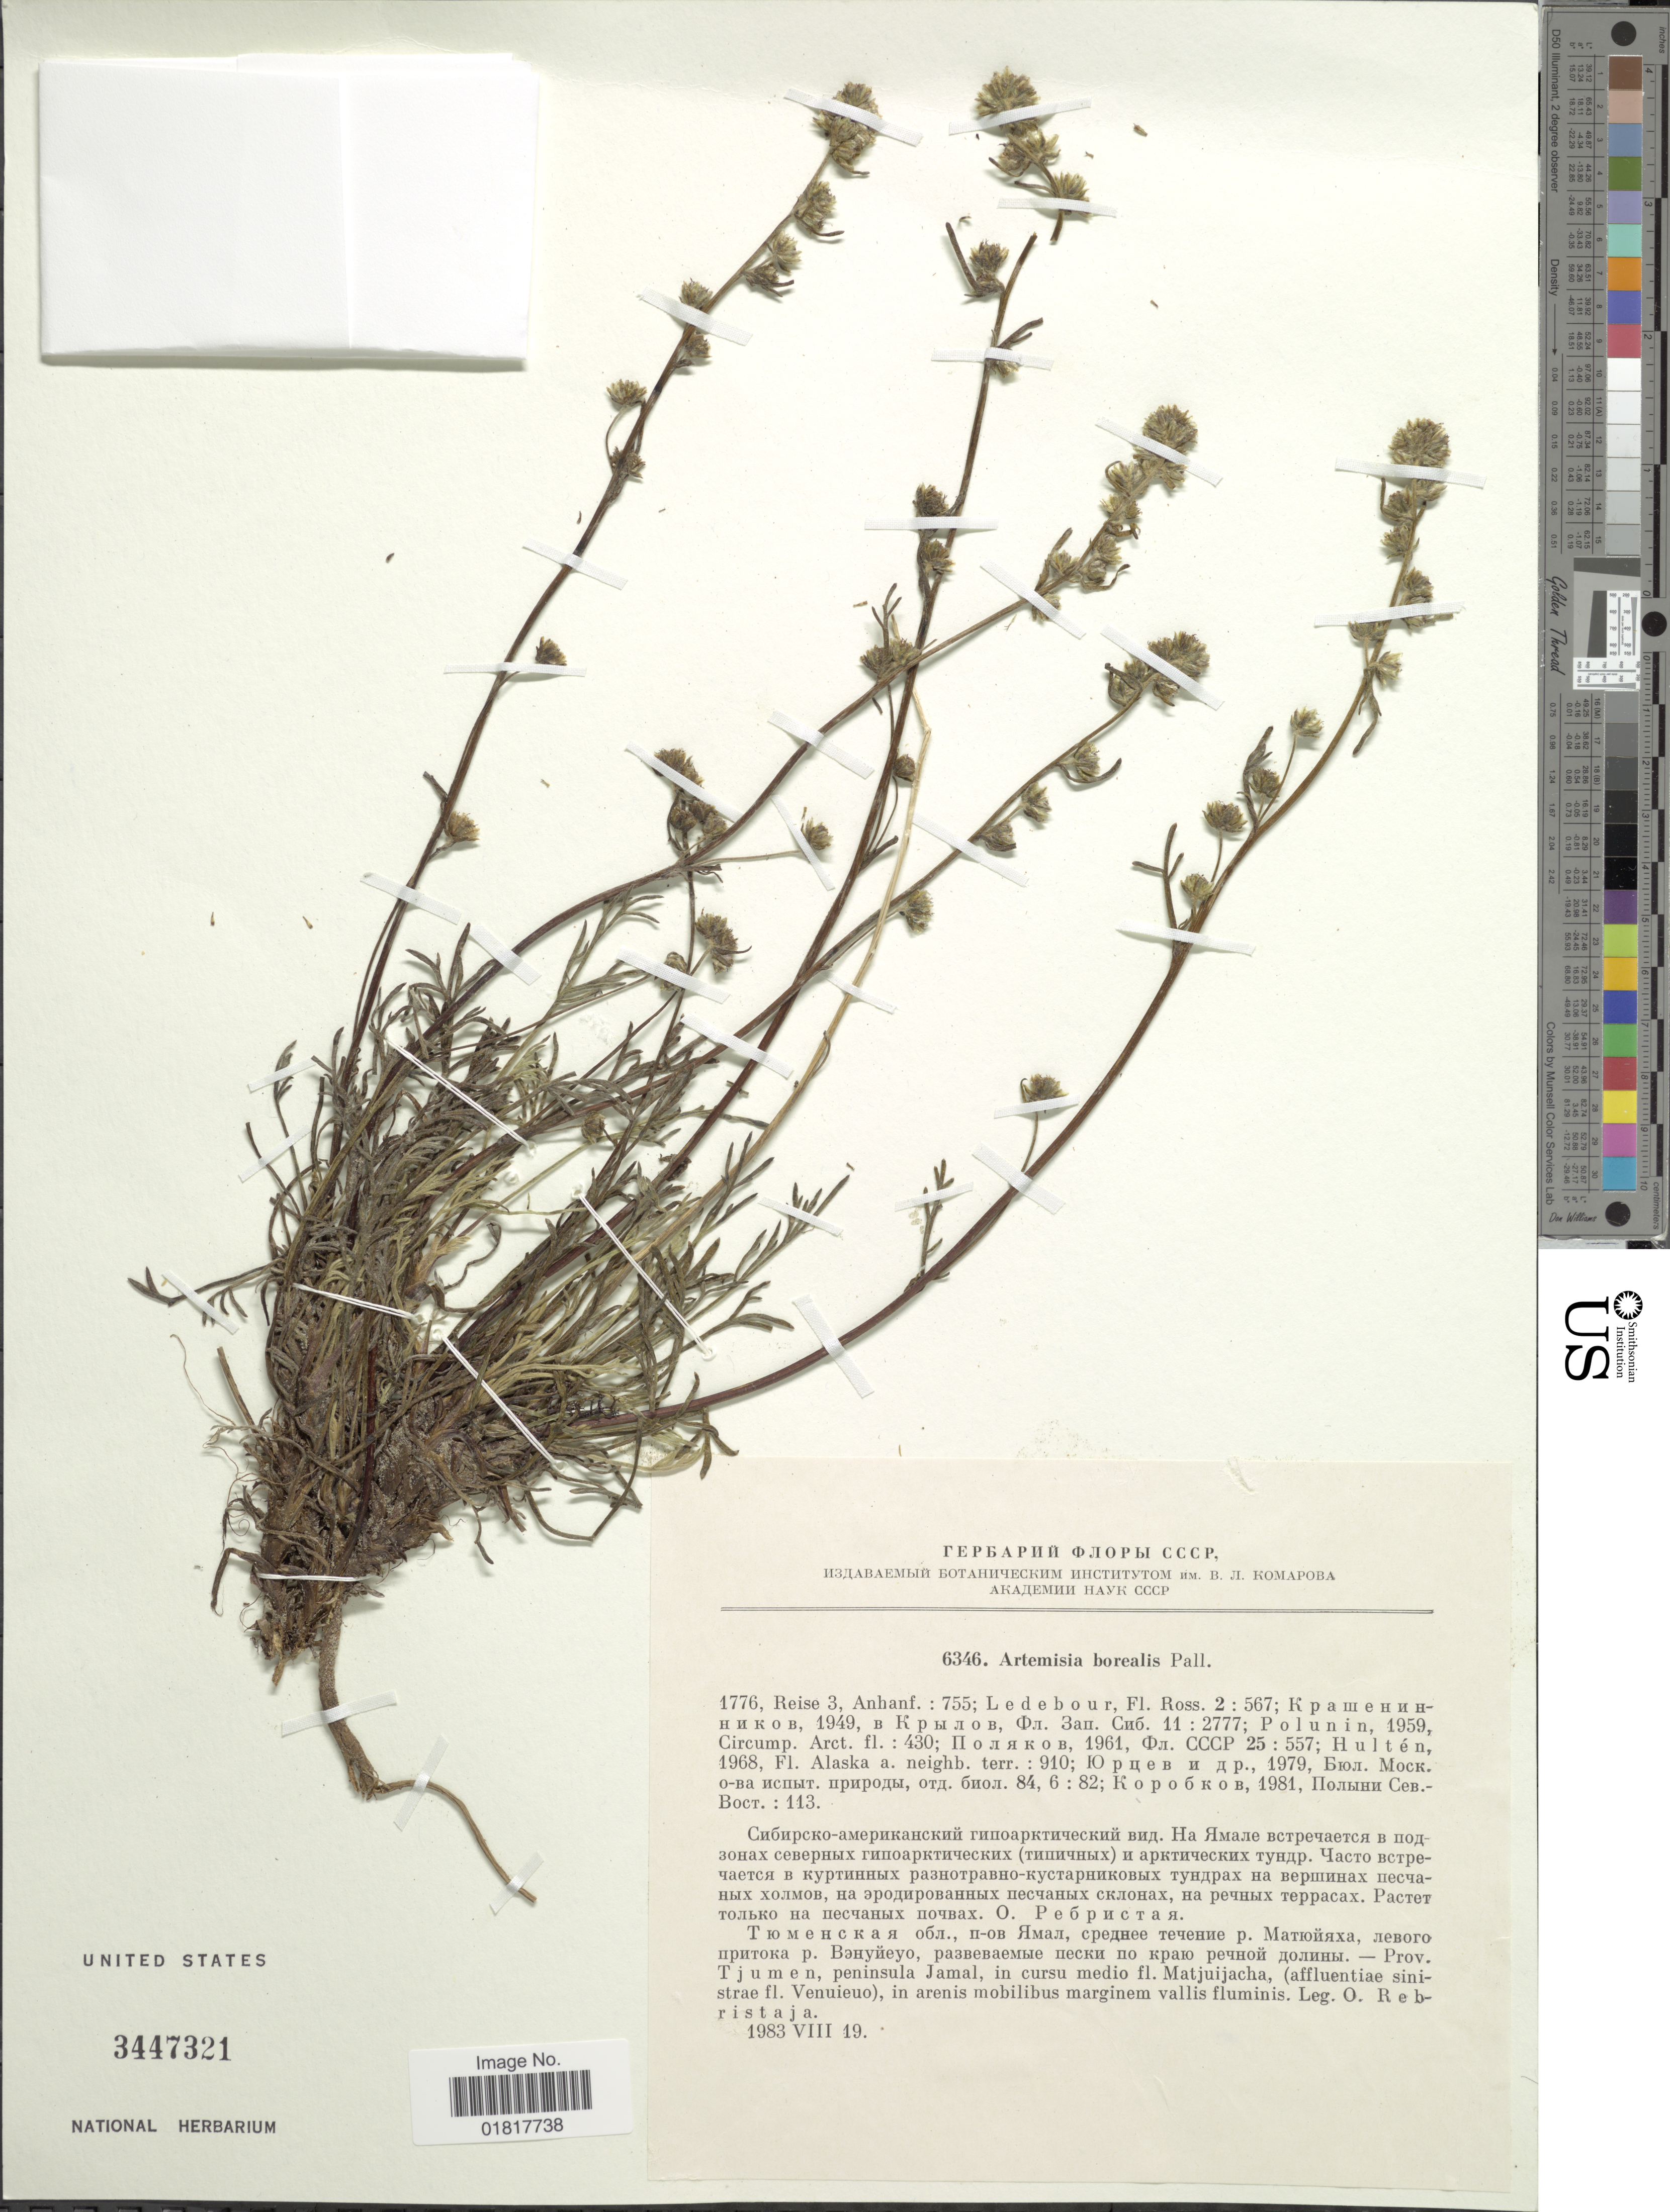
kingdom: Plantae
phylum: Tracheophyta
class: Magnoliopsida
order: Asterales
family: Asteraceae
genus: Artemisia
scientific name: Artemisia borealis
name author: Pall.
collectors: O. V. Rebristaja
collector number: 6346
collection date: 1983-08-19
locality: Prov. Tjumen, peninsula Jamal, in cursu medio fl. Matjuijacha, (affluentiae sinistrae fl. Venuieuo), in arenis mobilibus marginem vallis fluminis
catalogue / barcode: US 3447321